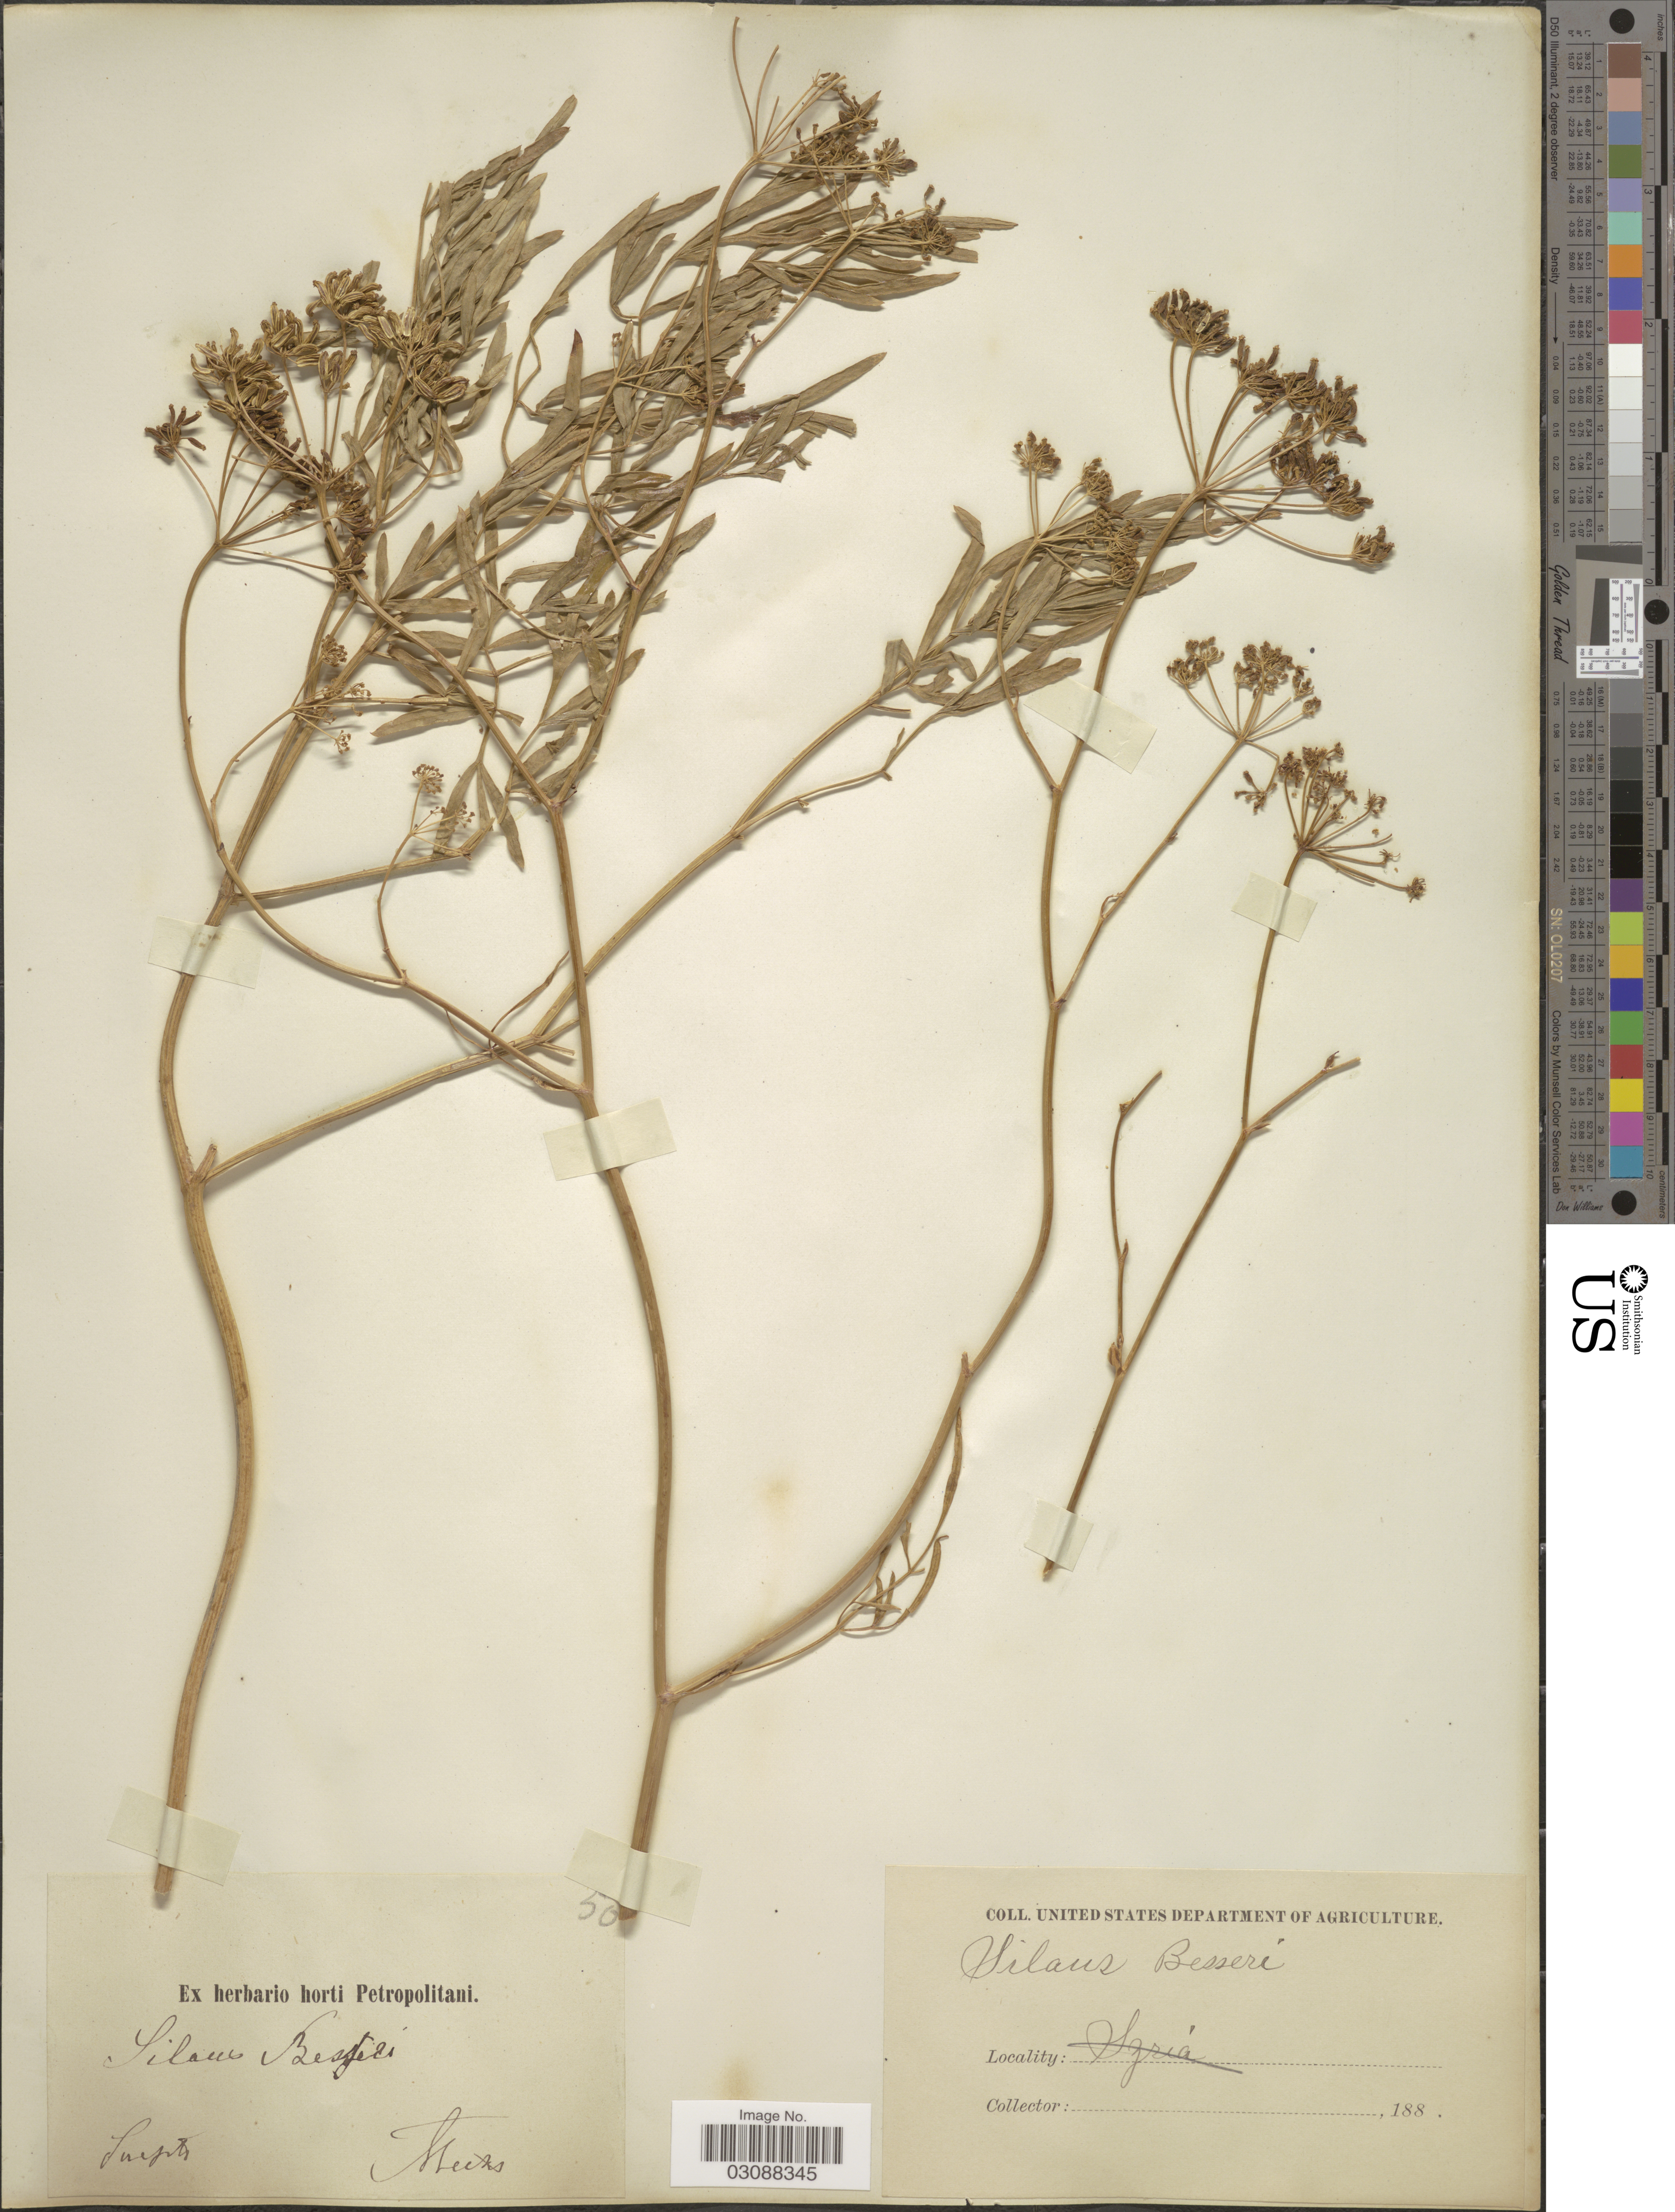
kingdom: Plantae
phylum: Tracheophyta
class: Magnoliopsida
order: Apiales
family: Apiaceae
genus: Silaus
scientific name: Silaus besseri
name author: DC.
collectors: A. Becker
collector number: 50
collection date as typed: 188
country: Russian Federation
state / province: Volgograd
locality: Sarepta.